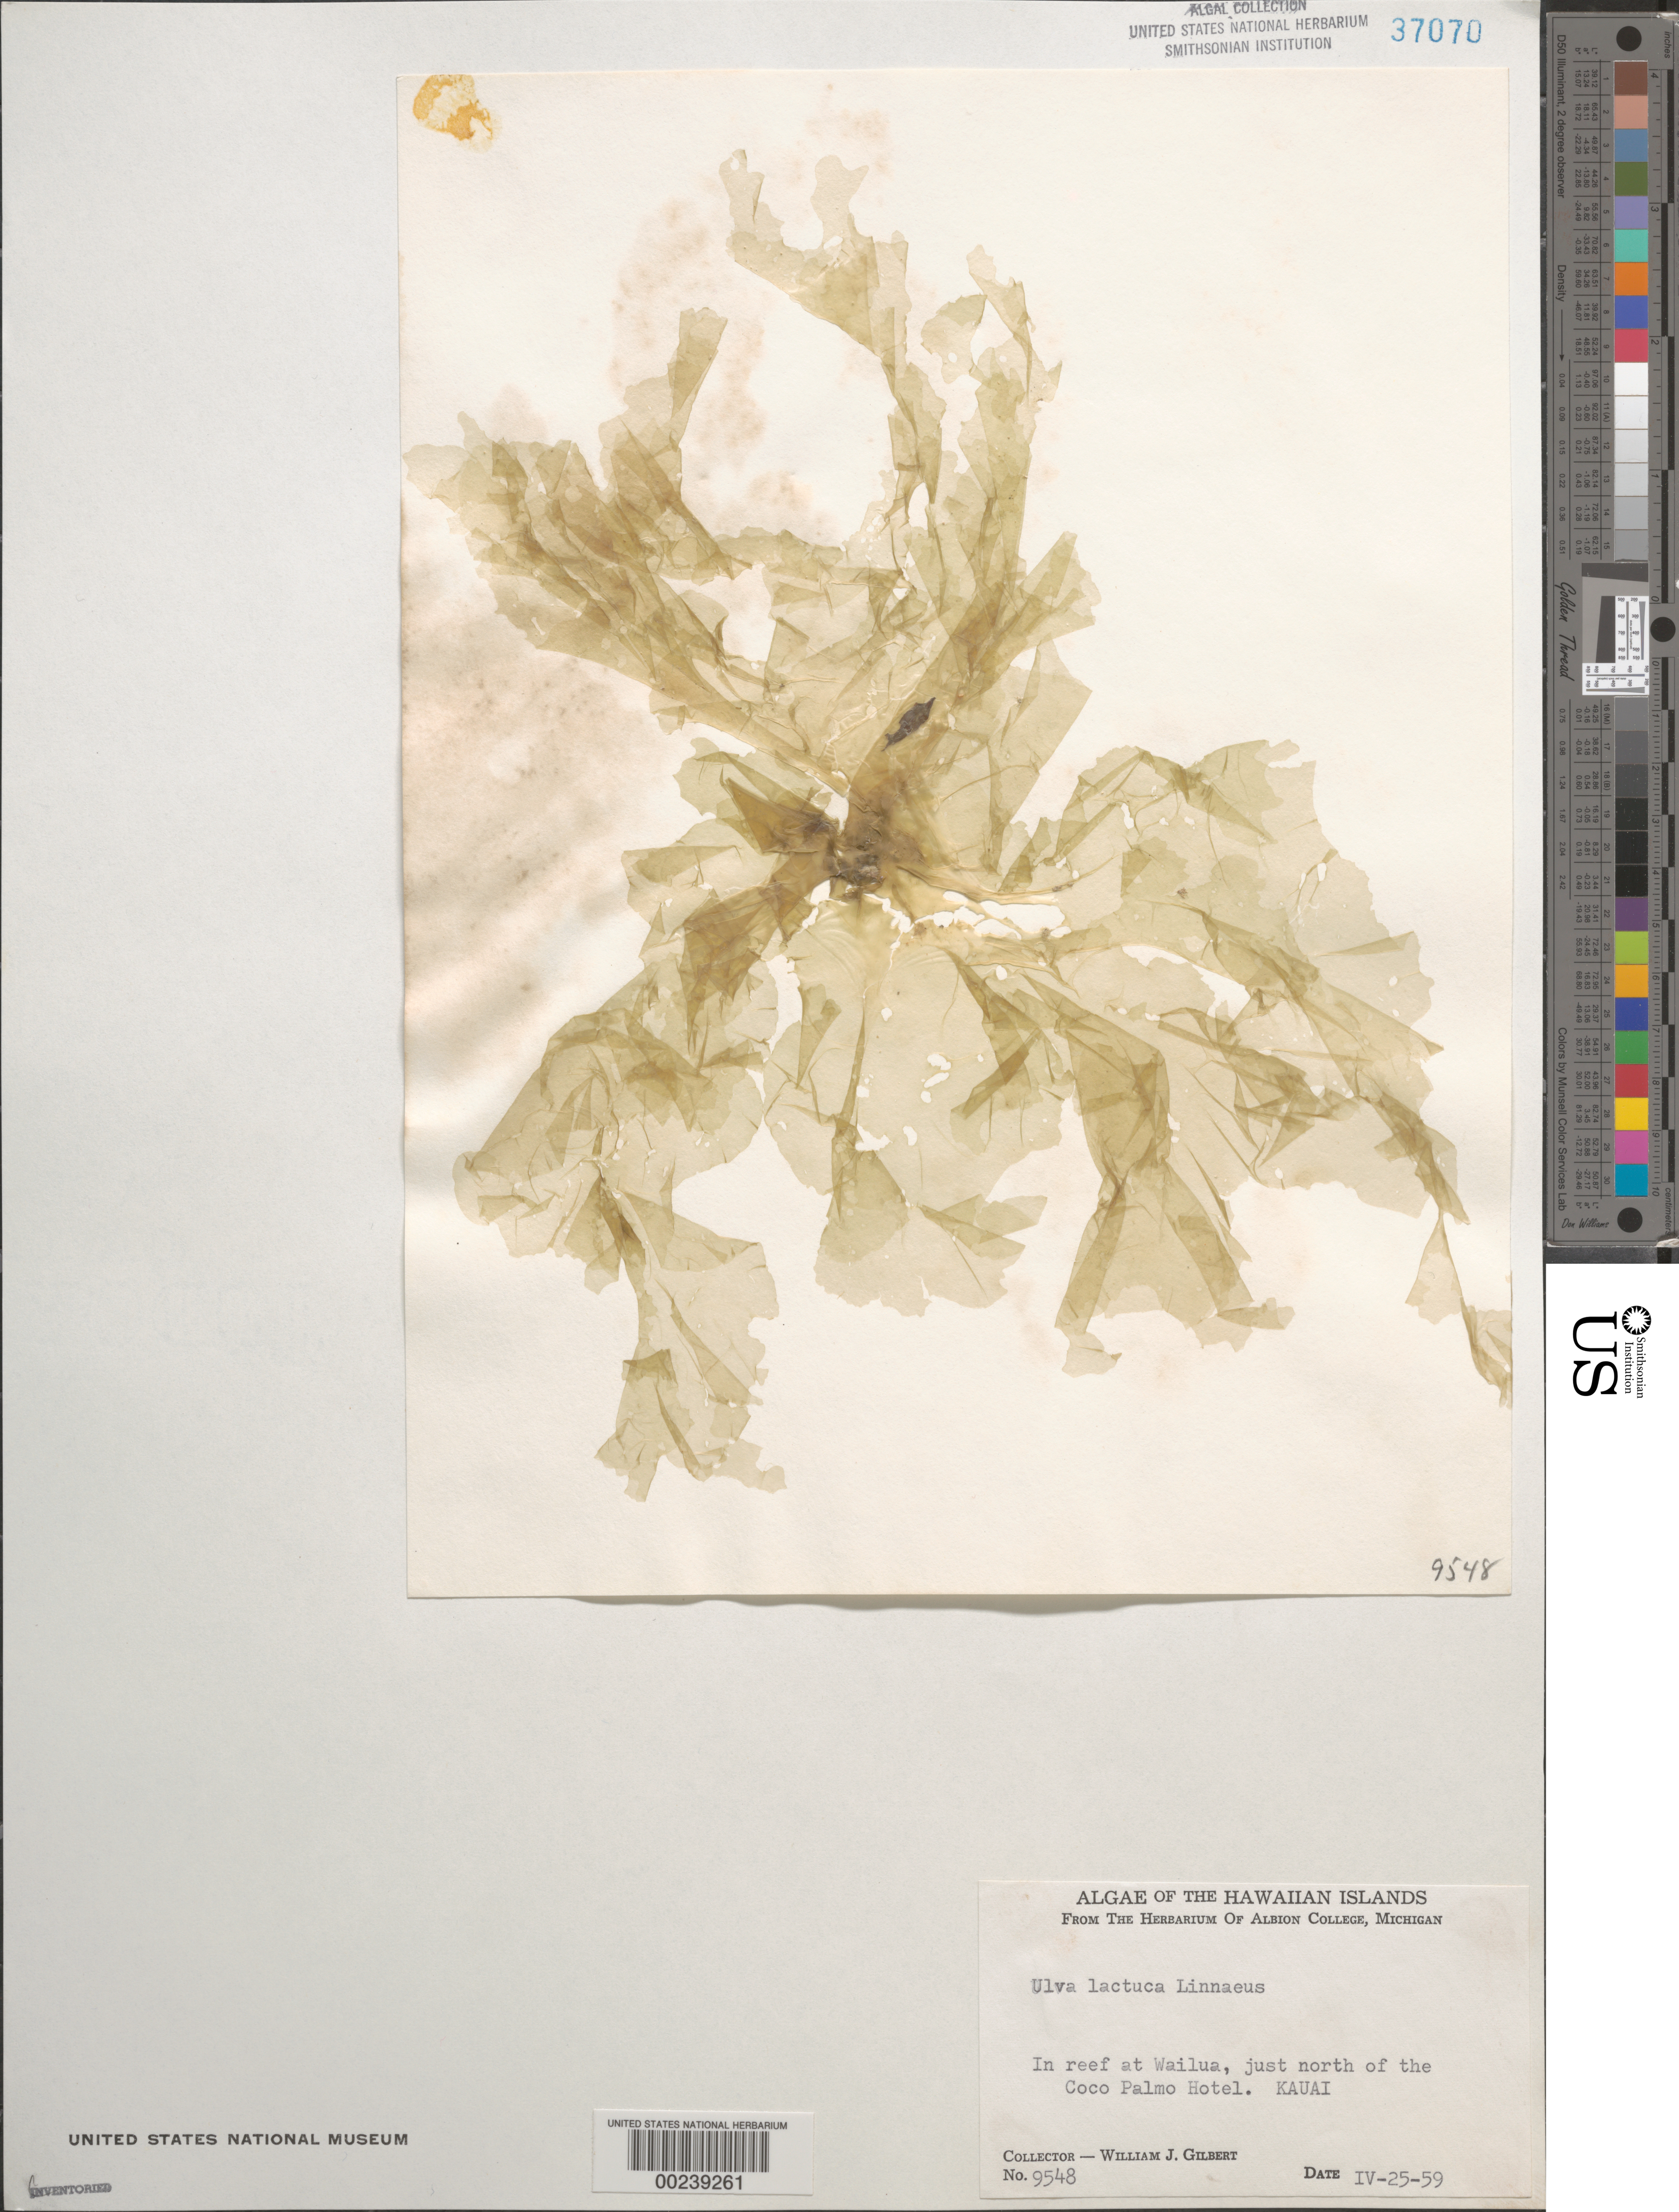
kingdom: Plantae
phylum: Chlorophyta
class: Ulvophyceae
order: Ulvales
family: Ulvaceae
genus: Ulva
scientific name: Ulva lactuca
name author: L.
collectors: W. J. Gilbert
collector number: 9548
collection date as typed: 25 Apr 1959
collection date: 1959-04-25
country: United States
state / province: Hawaii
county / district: Kauai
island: Kaua'i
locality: Wailua, just north of Coco Palms Hotel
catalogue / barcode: US 37070